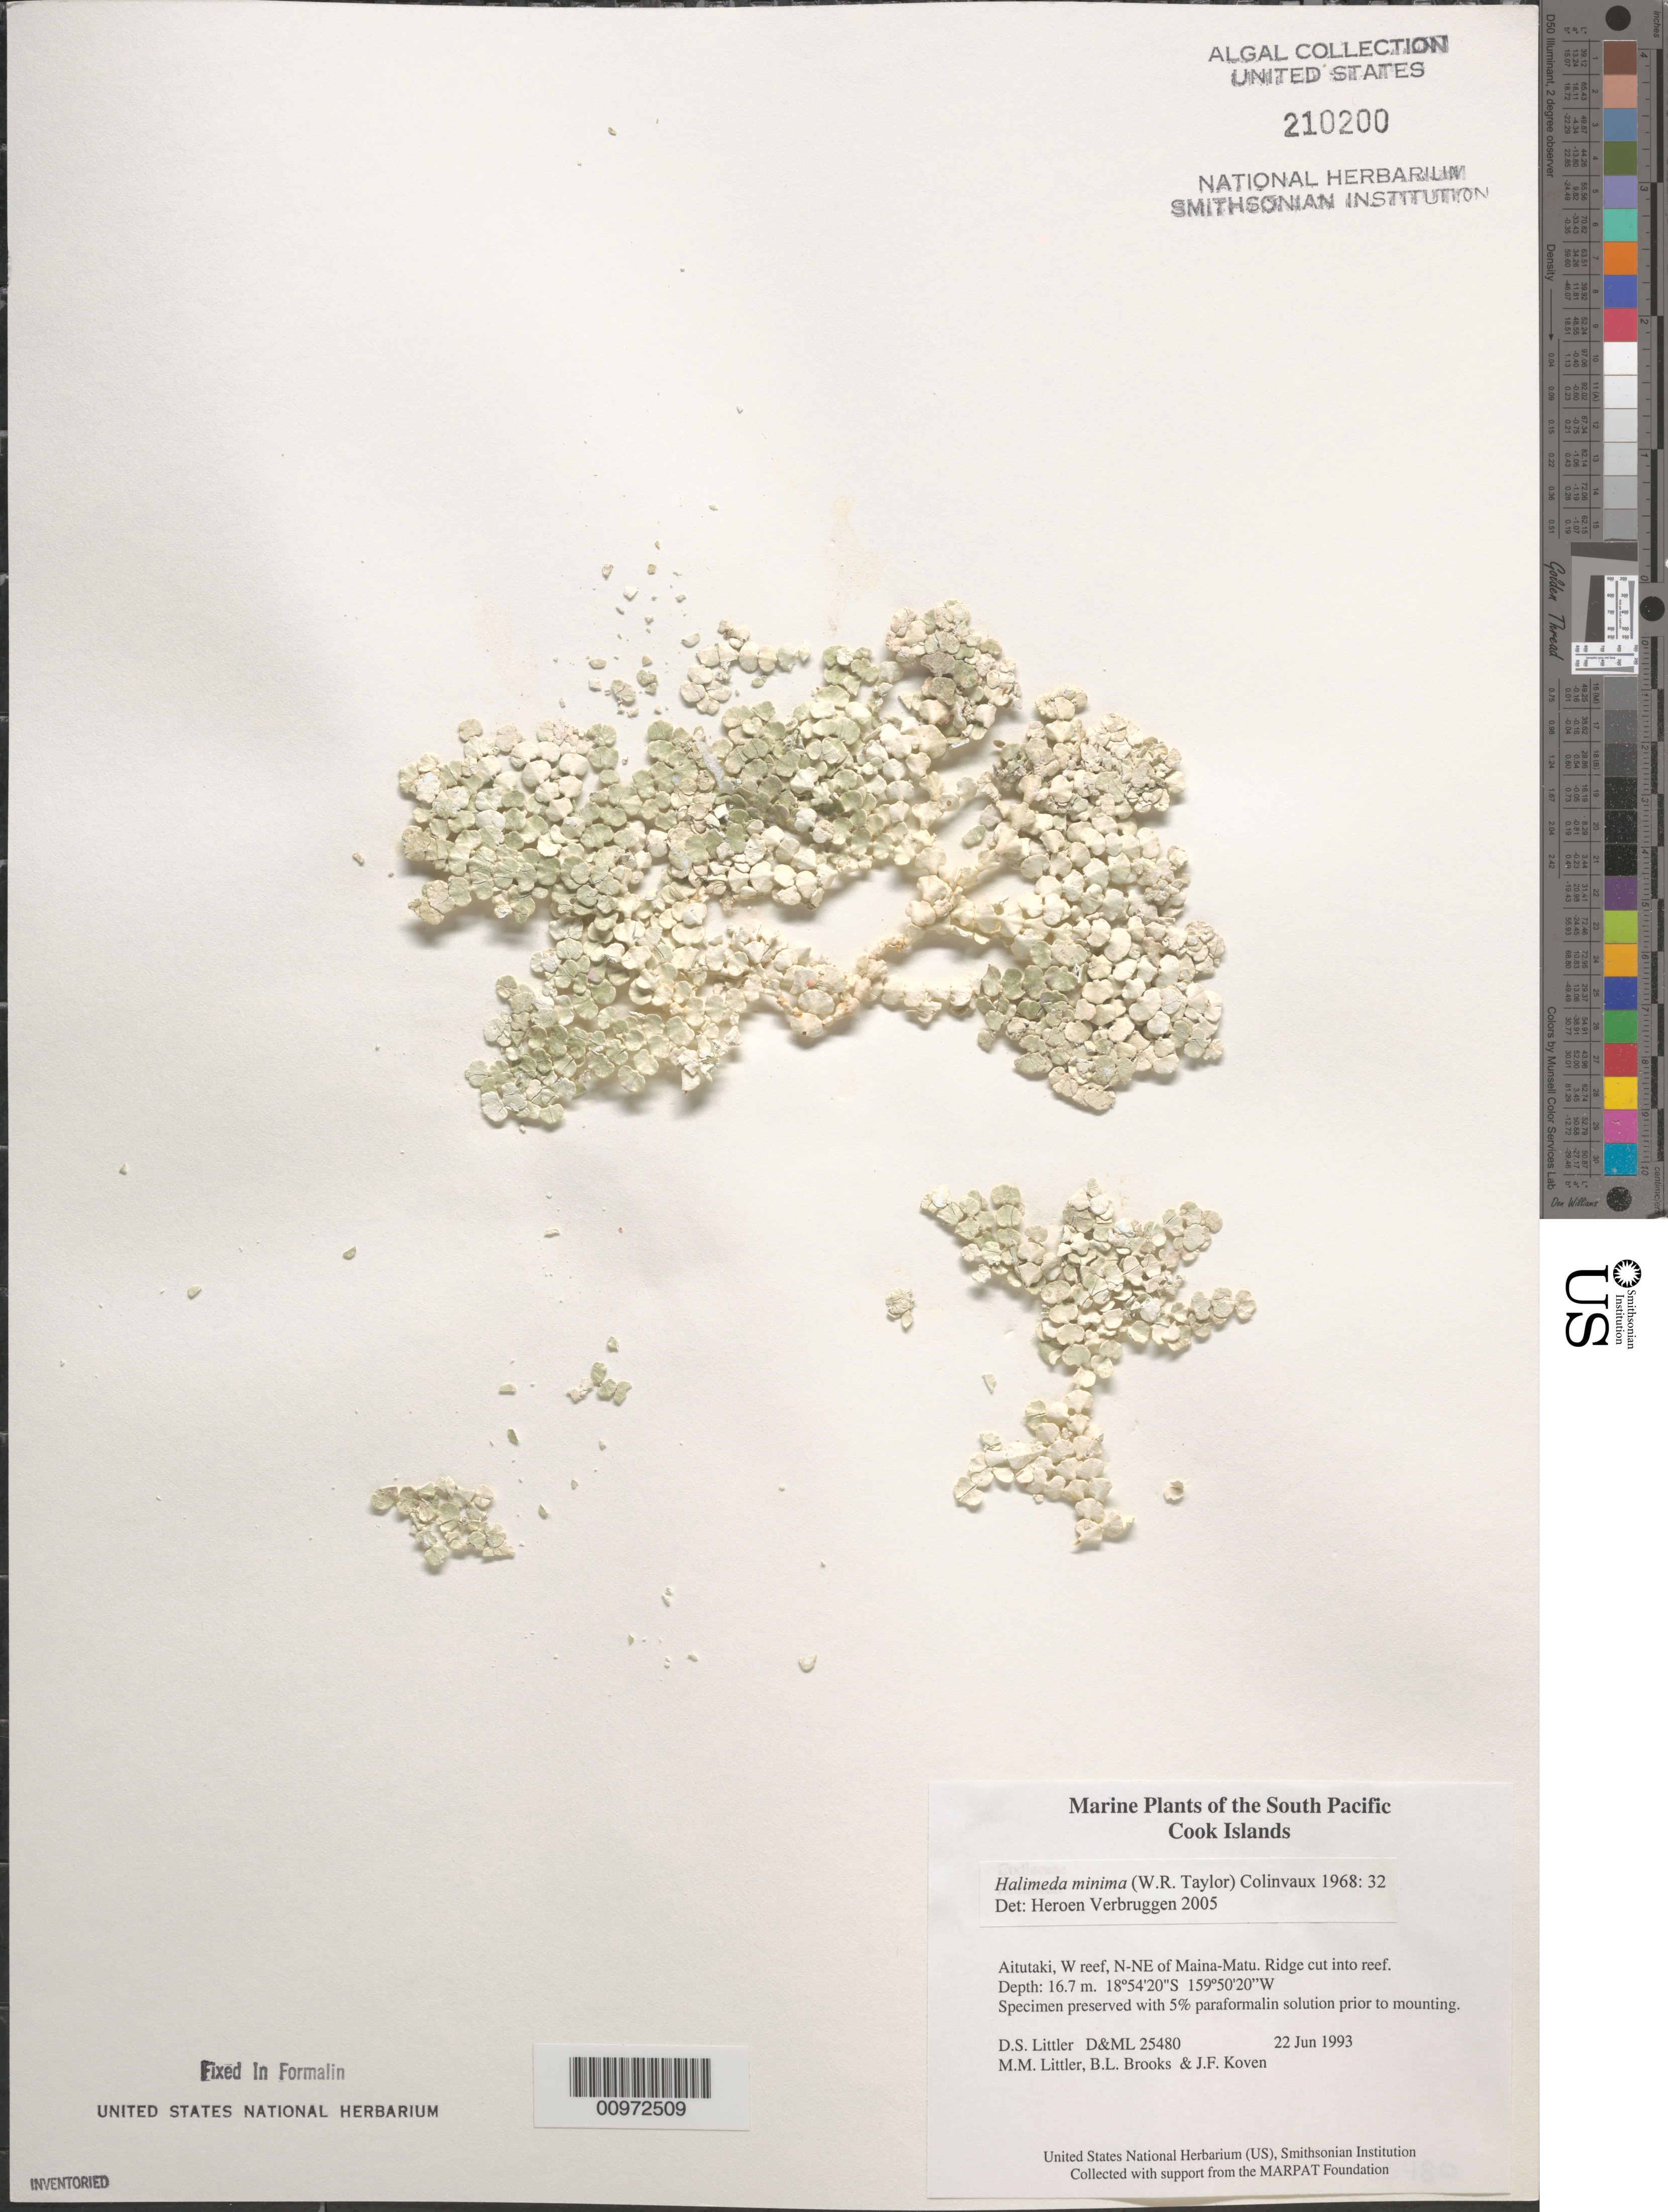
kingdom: Plantae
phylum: Chlorophyta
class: Ulvophyceae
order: Bryopsidales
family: Halimedaceae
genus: Halimeda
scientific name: Halimeda minima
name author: (W.R. Taylor) Hillis-Colinvaux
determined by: Verbruggen, H.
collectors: D. S. Littler, M. M. Littler, B. Brooks & J. Koven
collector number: D&ML 25480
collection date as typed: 22 Jun 1993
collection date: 1993-06-22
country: Cook Islands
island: Aitutaki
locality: West reef, north northeast of Maina-Matu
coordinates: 18 54'20"S, 159 50'20"W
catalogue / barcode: US 210200